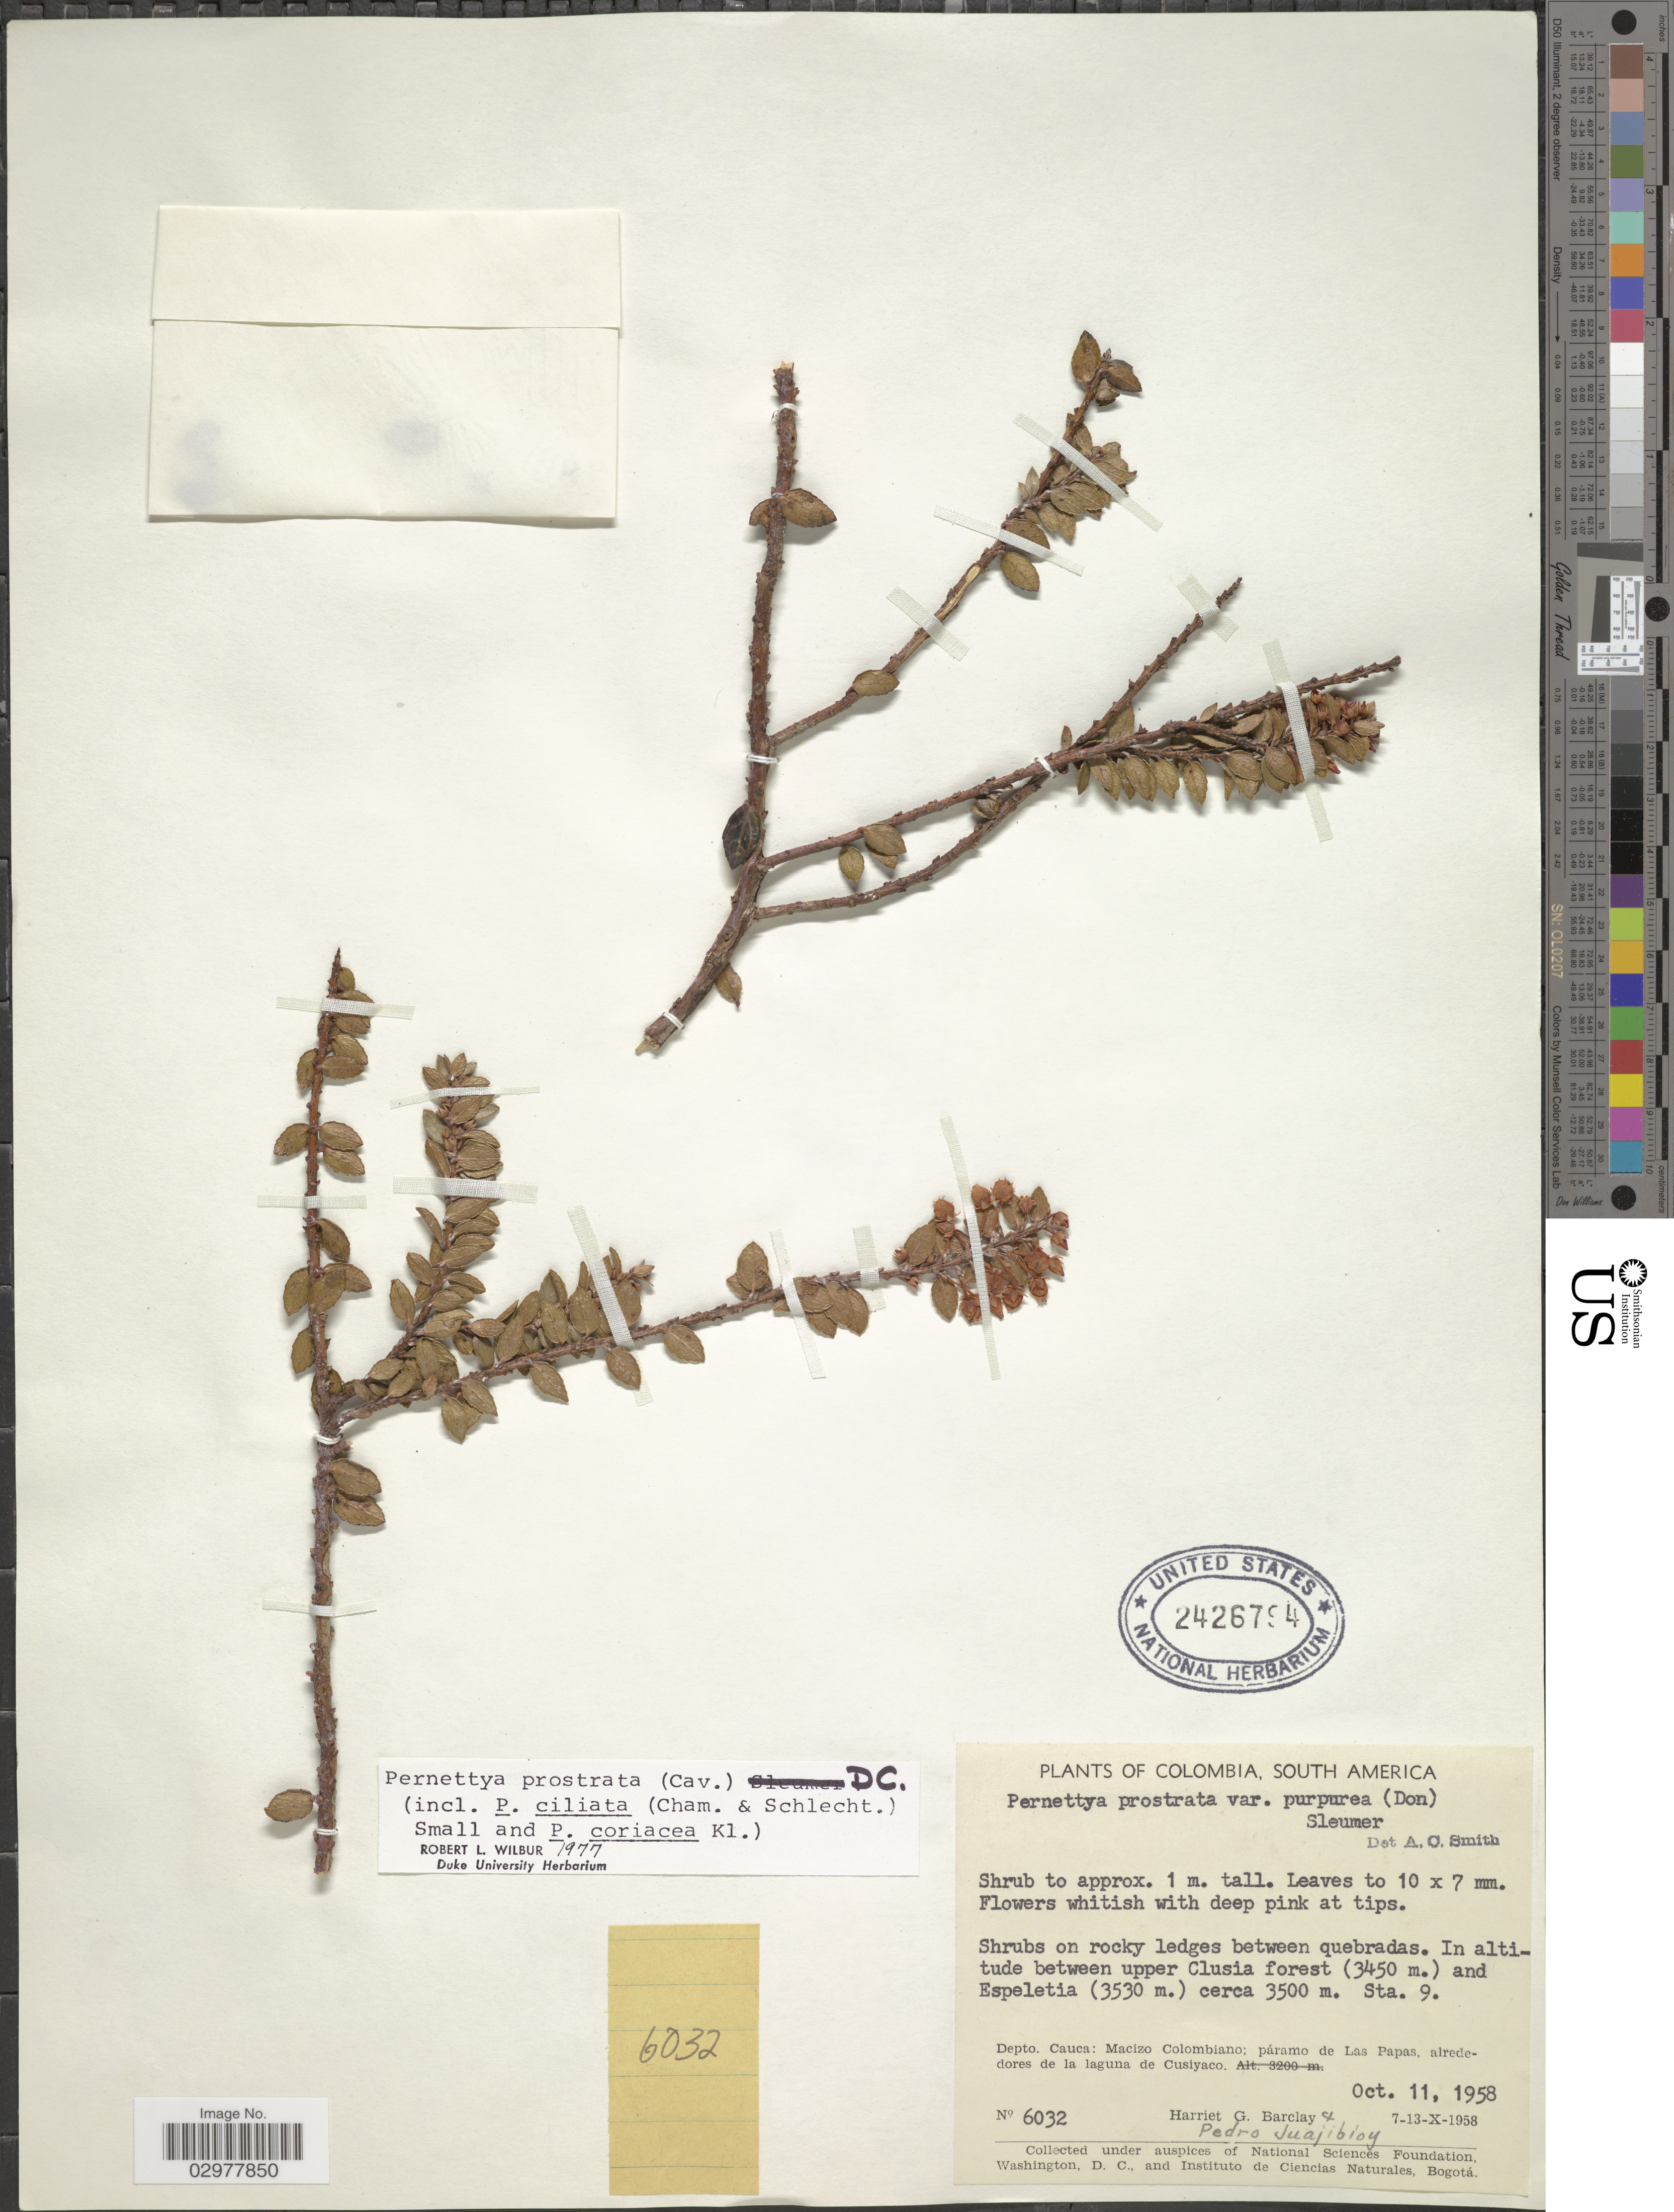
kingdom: Plantae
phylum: Tracheophyta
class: Magnoliopsida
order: Ericales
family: Ericaceae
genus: Pernettya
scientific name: Pernettya prostrata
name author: (Cav.) DC.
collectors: H. G. Barclay & P. Juajibioy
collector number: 6032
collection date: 1958-10-11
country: Colombia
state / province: Cauca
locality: Between upper Clusia forest and Espeletia. Depto. Cauca: Macizo Colombiano: páramo de las Papas, alrededores de la laguna de Cusiyaco. Sta. 9.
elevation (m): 3500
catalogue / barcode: US 2426794